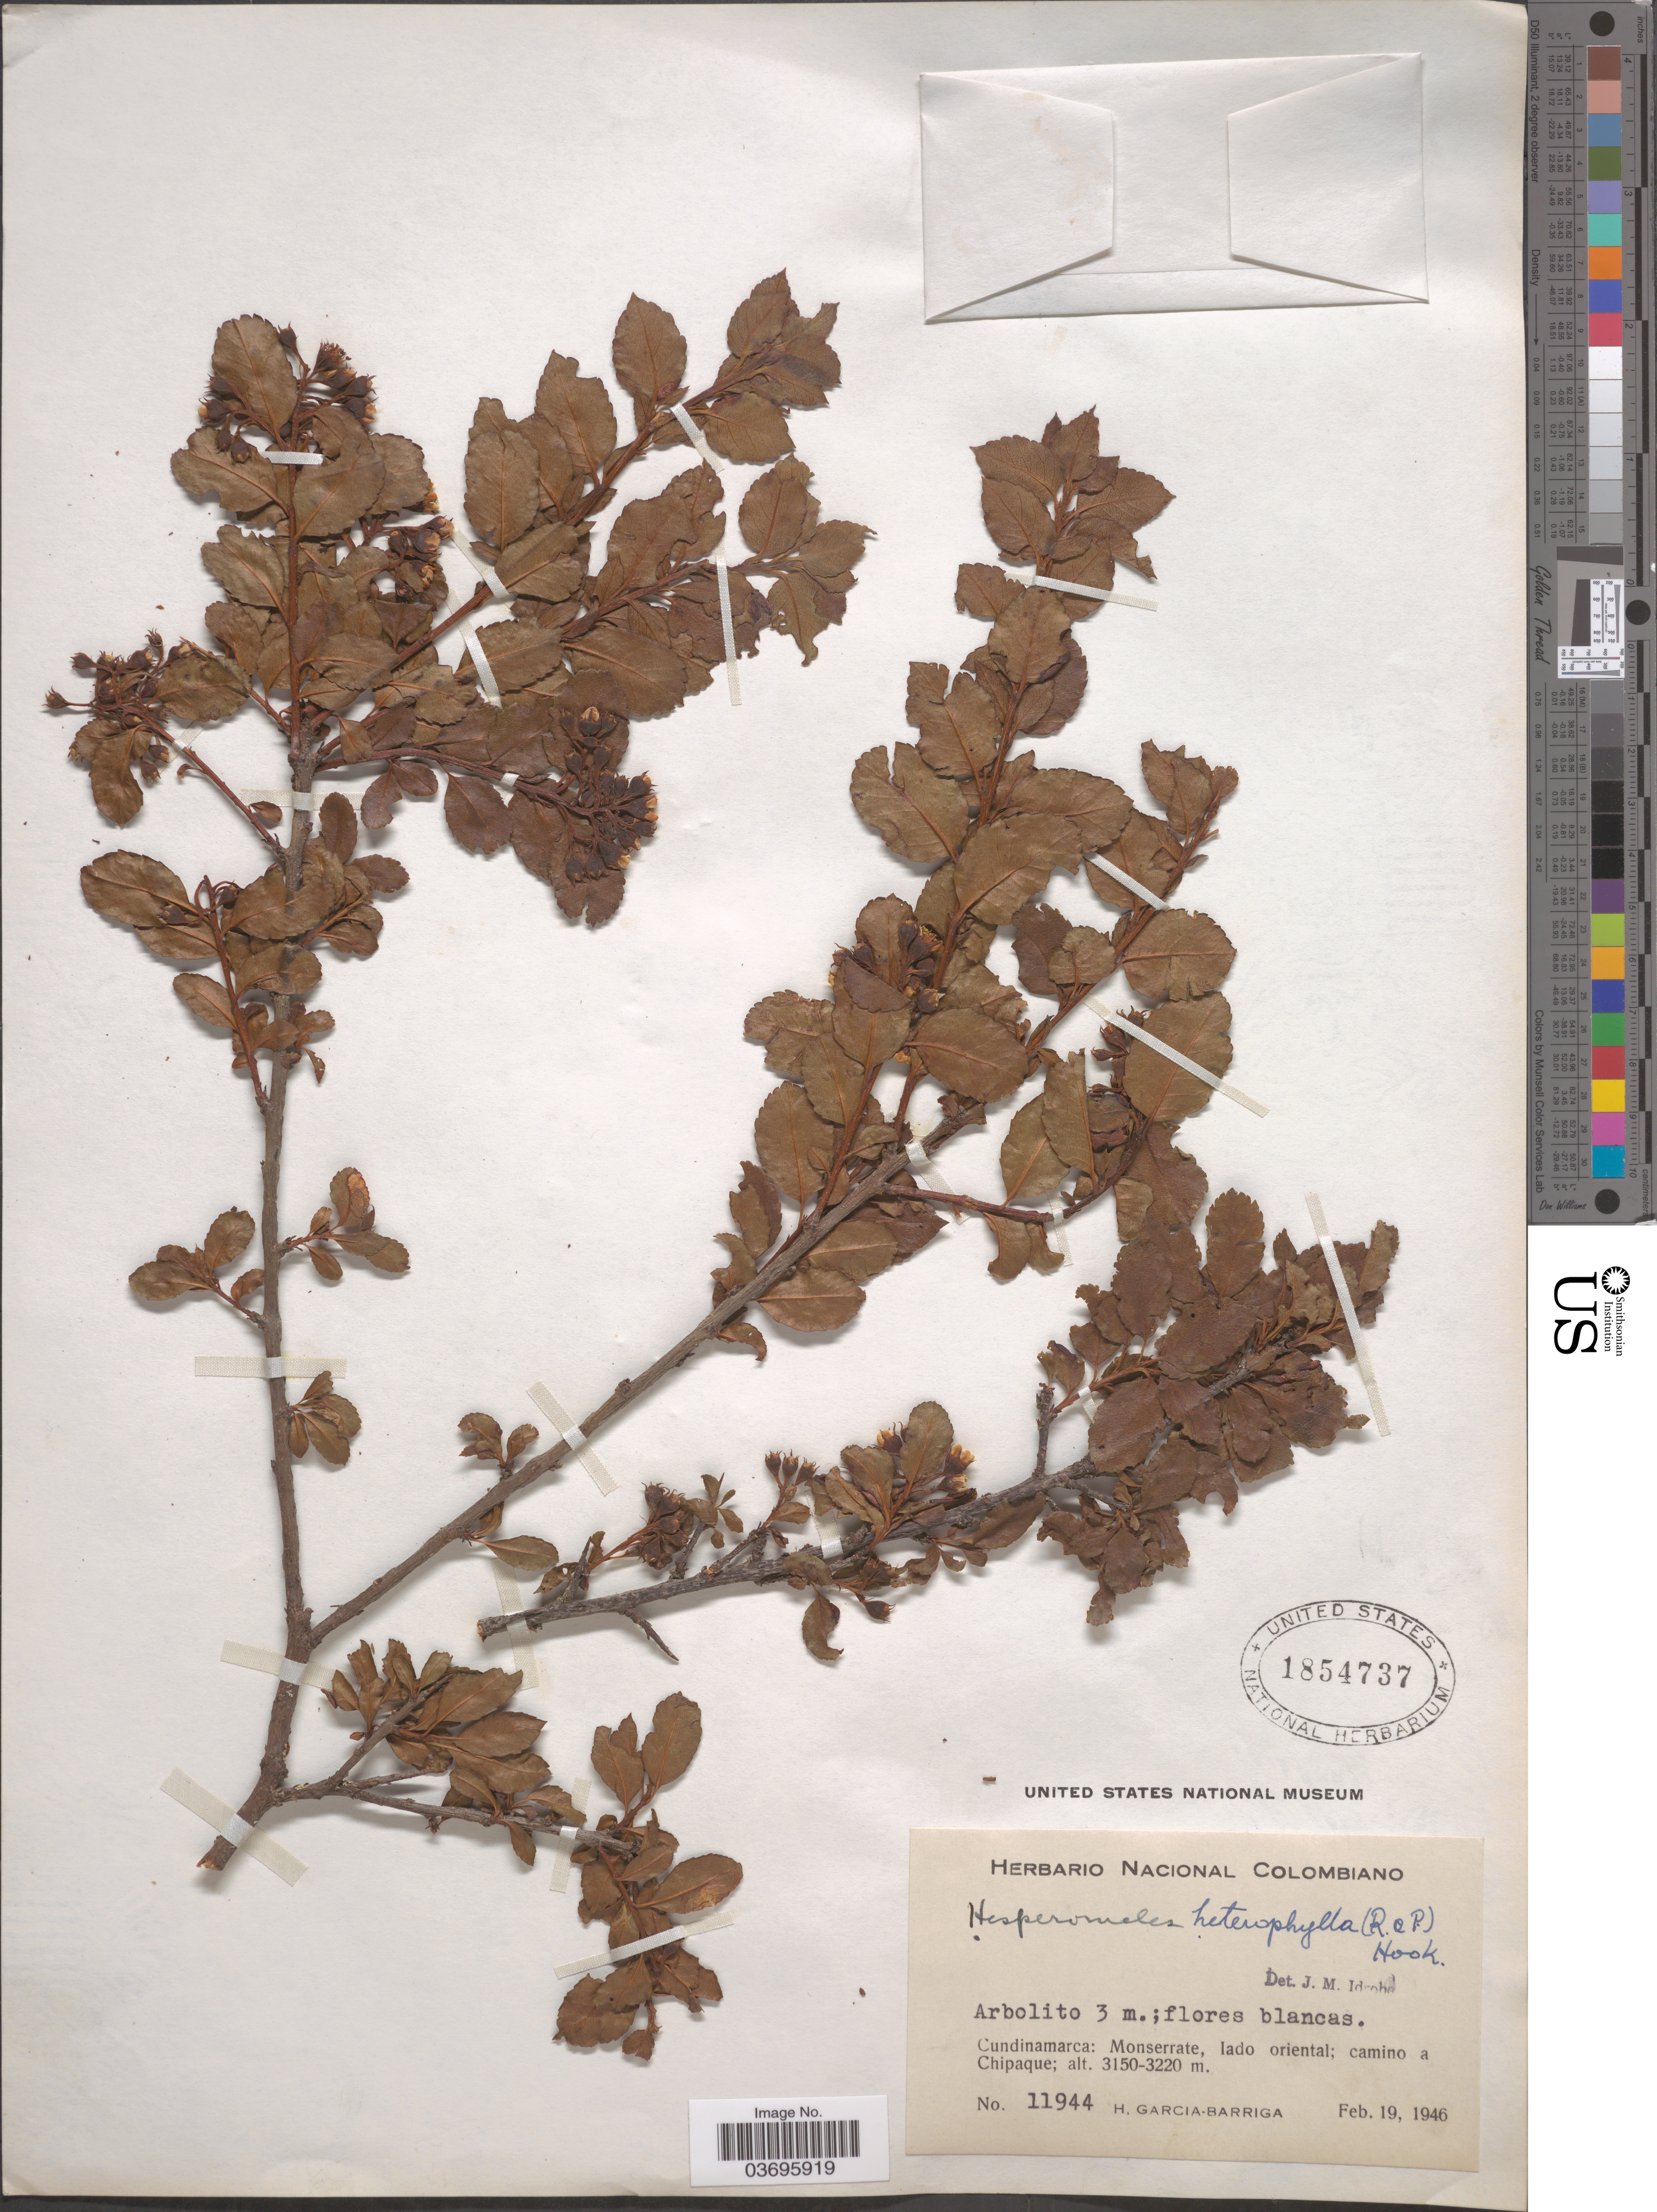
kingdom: Plantae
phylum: Tracheophyta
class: Magnoliopsida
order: Rosales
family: Rosaceae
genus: Hesperomeles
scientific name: Hesperomeles heterophylla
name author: (Ruiz & Pav.) Hook.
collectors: H. García Barriga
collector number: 11944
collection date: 1946-02-19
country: Colombia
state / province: Cundinamarca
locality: Monserrate, lado oriental; camino a Chipaque.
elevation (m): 3150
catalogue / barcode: US 1854737